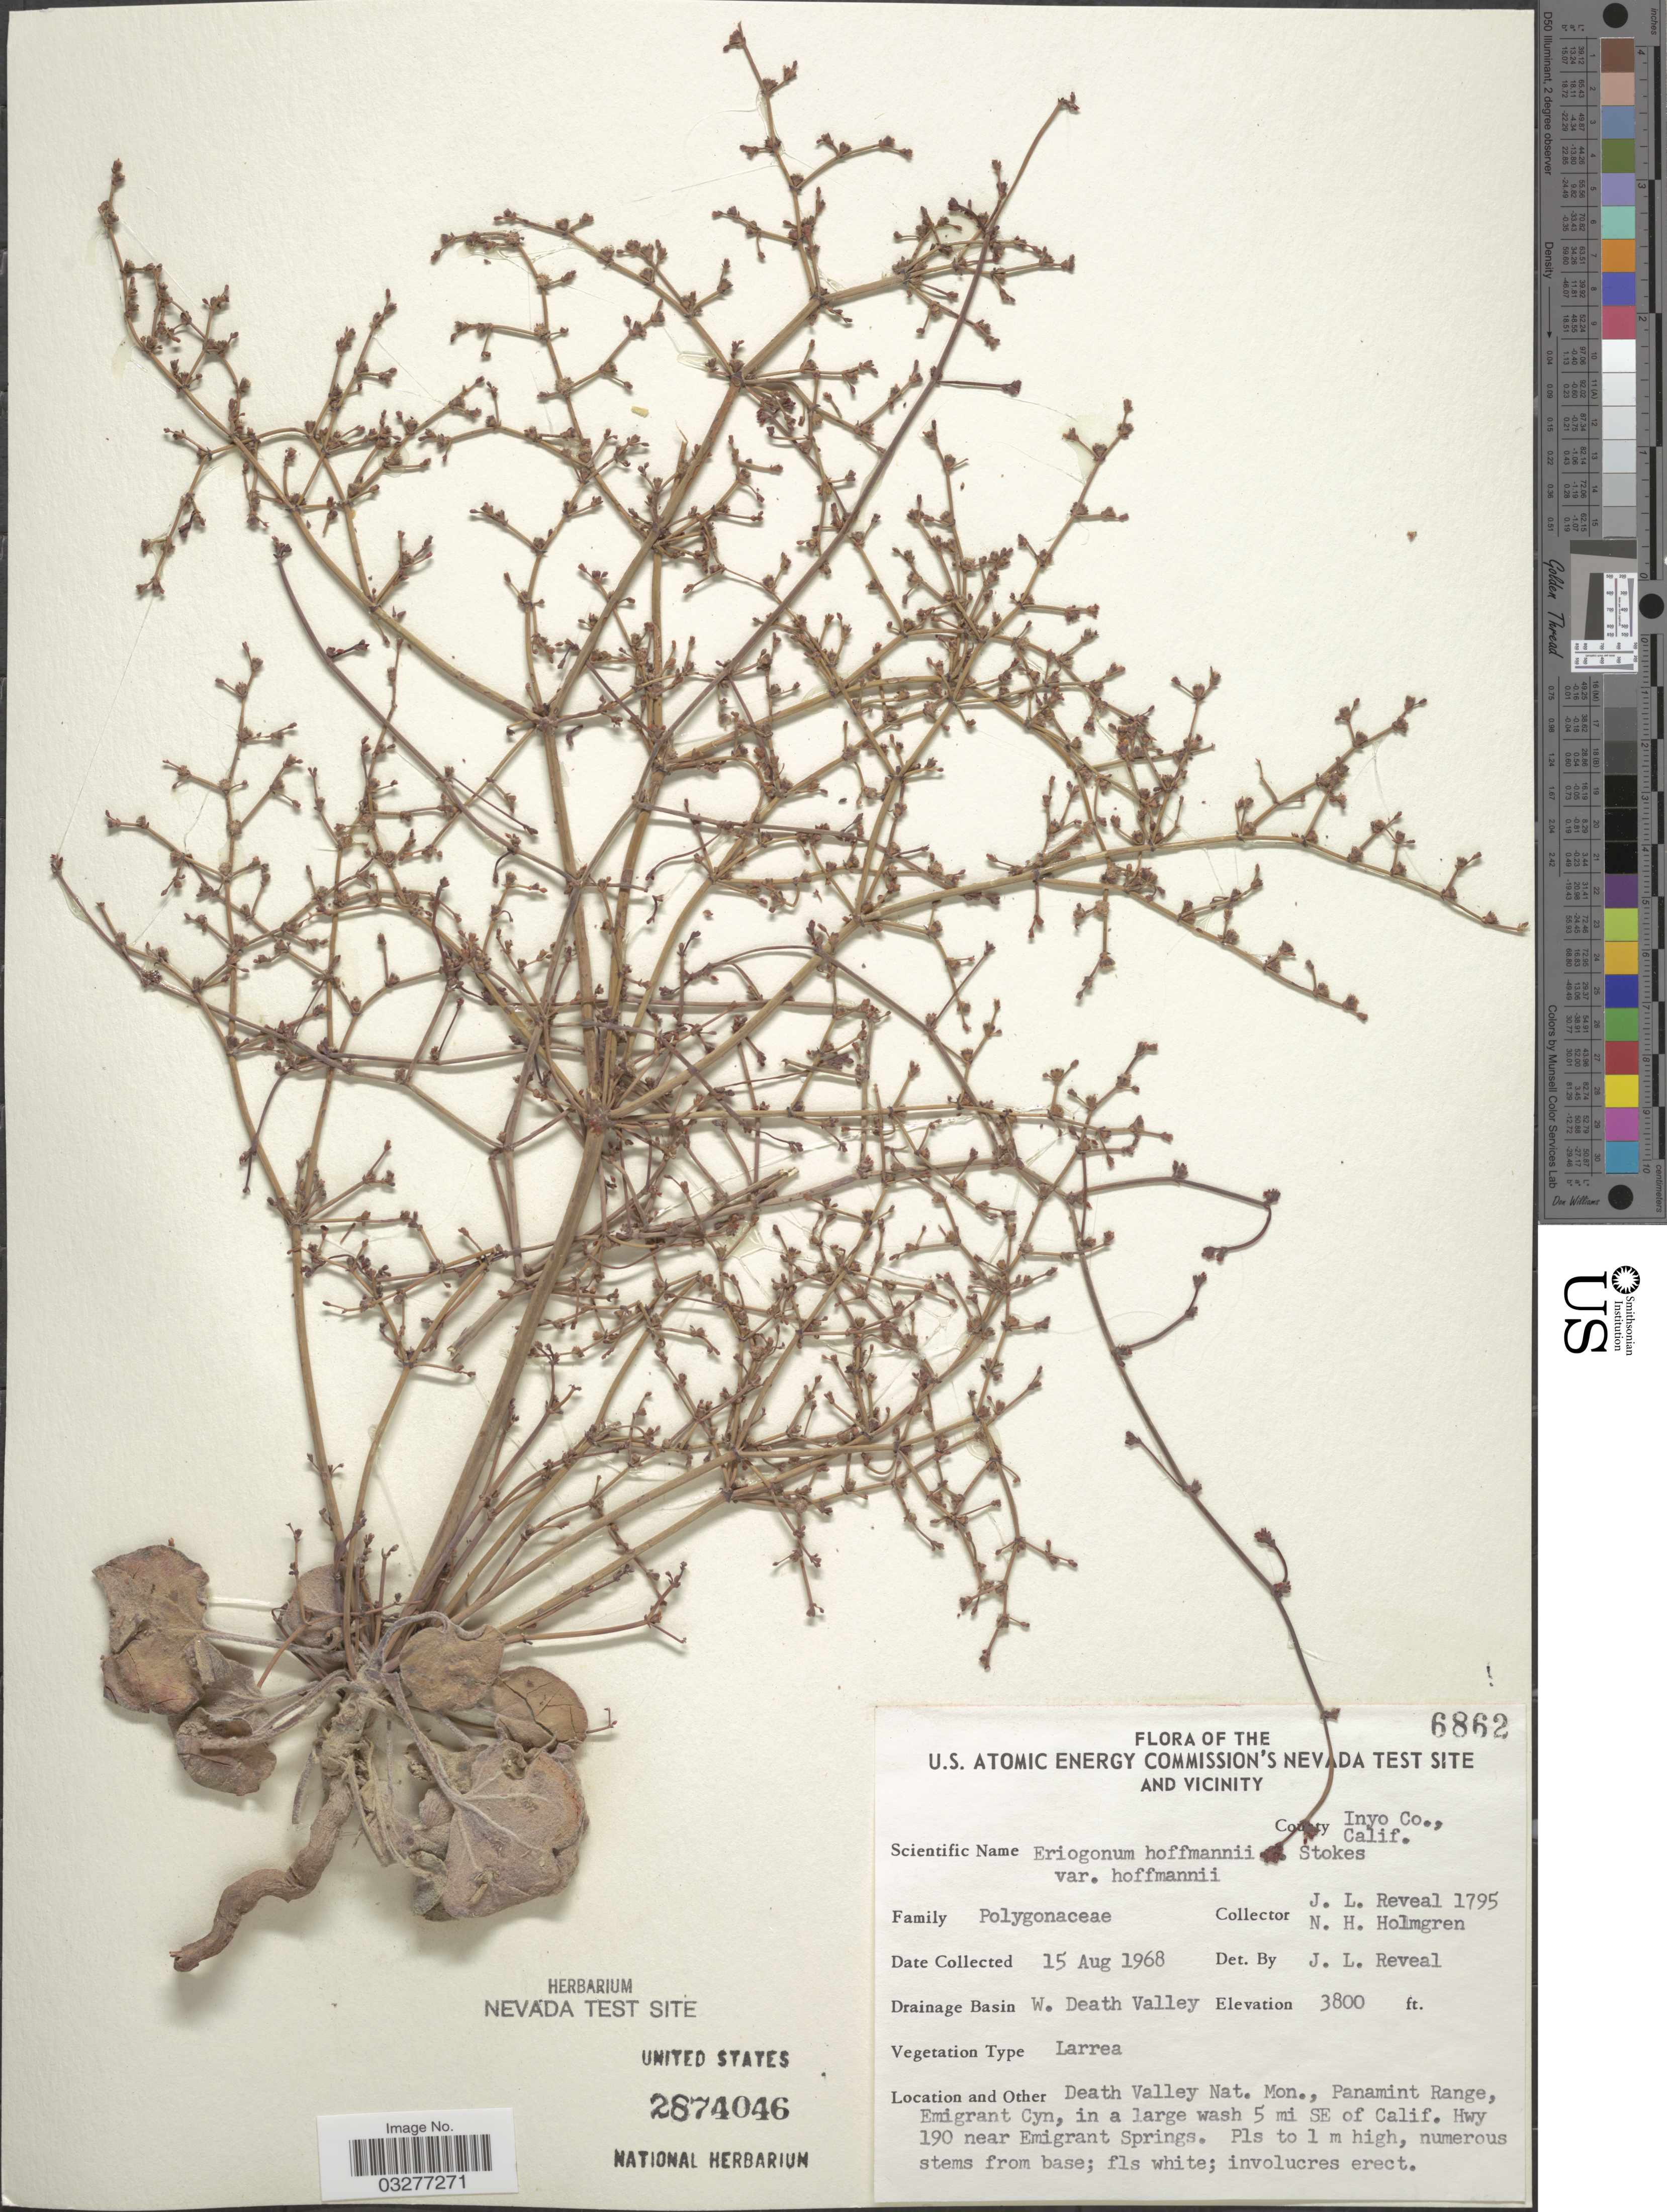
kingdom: Plantae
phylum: Tracheophyta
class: Magnoliopsida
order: Caryophyllales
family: Polygonaceae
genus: Eriogonum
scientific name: Eriogonum hoffmannii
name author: S. Stokes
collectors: J. L. Reveal & N. H. Holmgren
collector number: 1795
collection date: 1968-08-15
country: United States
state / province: California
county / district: Inyo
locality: U.S. Atomic Energy Commission's Nevada Test Site and Vicinity. County Inyo Co. Drainage Basin W. Death Valley. Death Valley Nat. Mon., Panamint Range, Emigrant Cyn, in a large wash 5 mi SE of Calif. Hwy 190 near Emigrant Springs.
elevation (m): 1158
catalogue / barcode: US 2874046